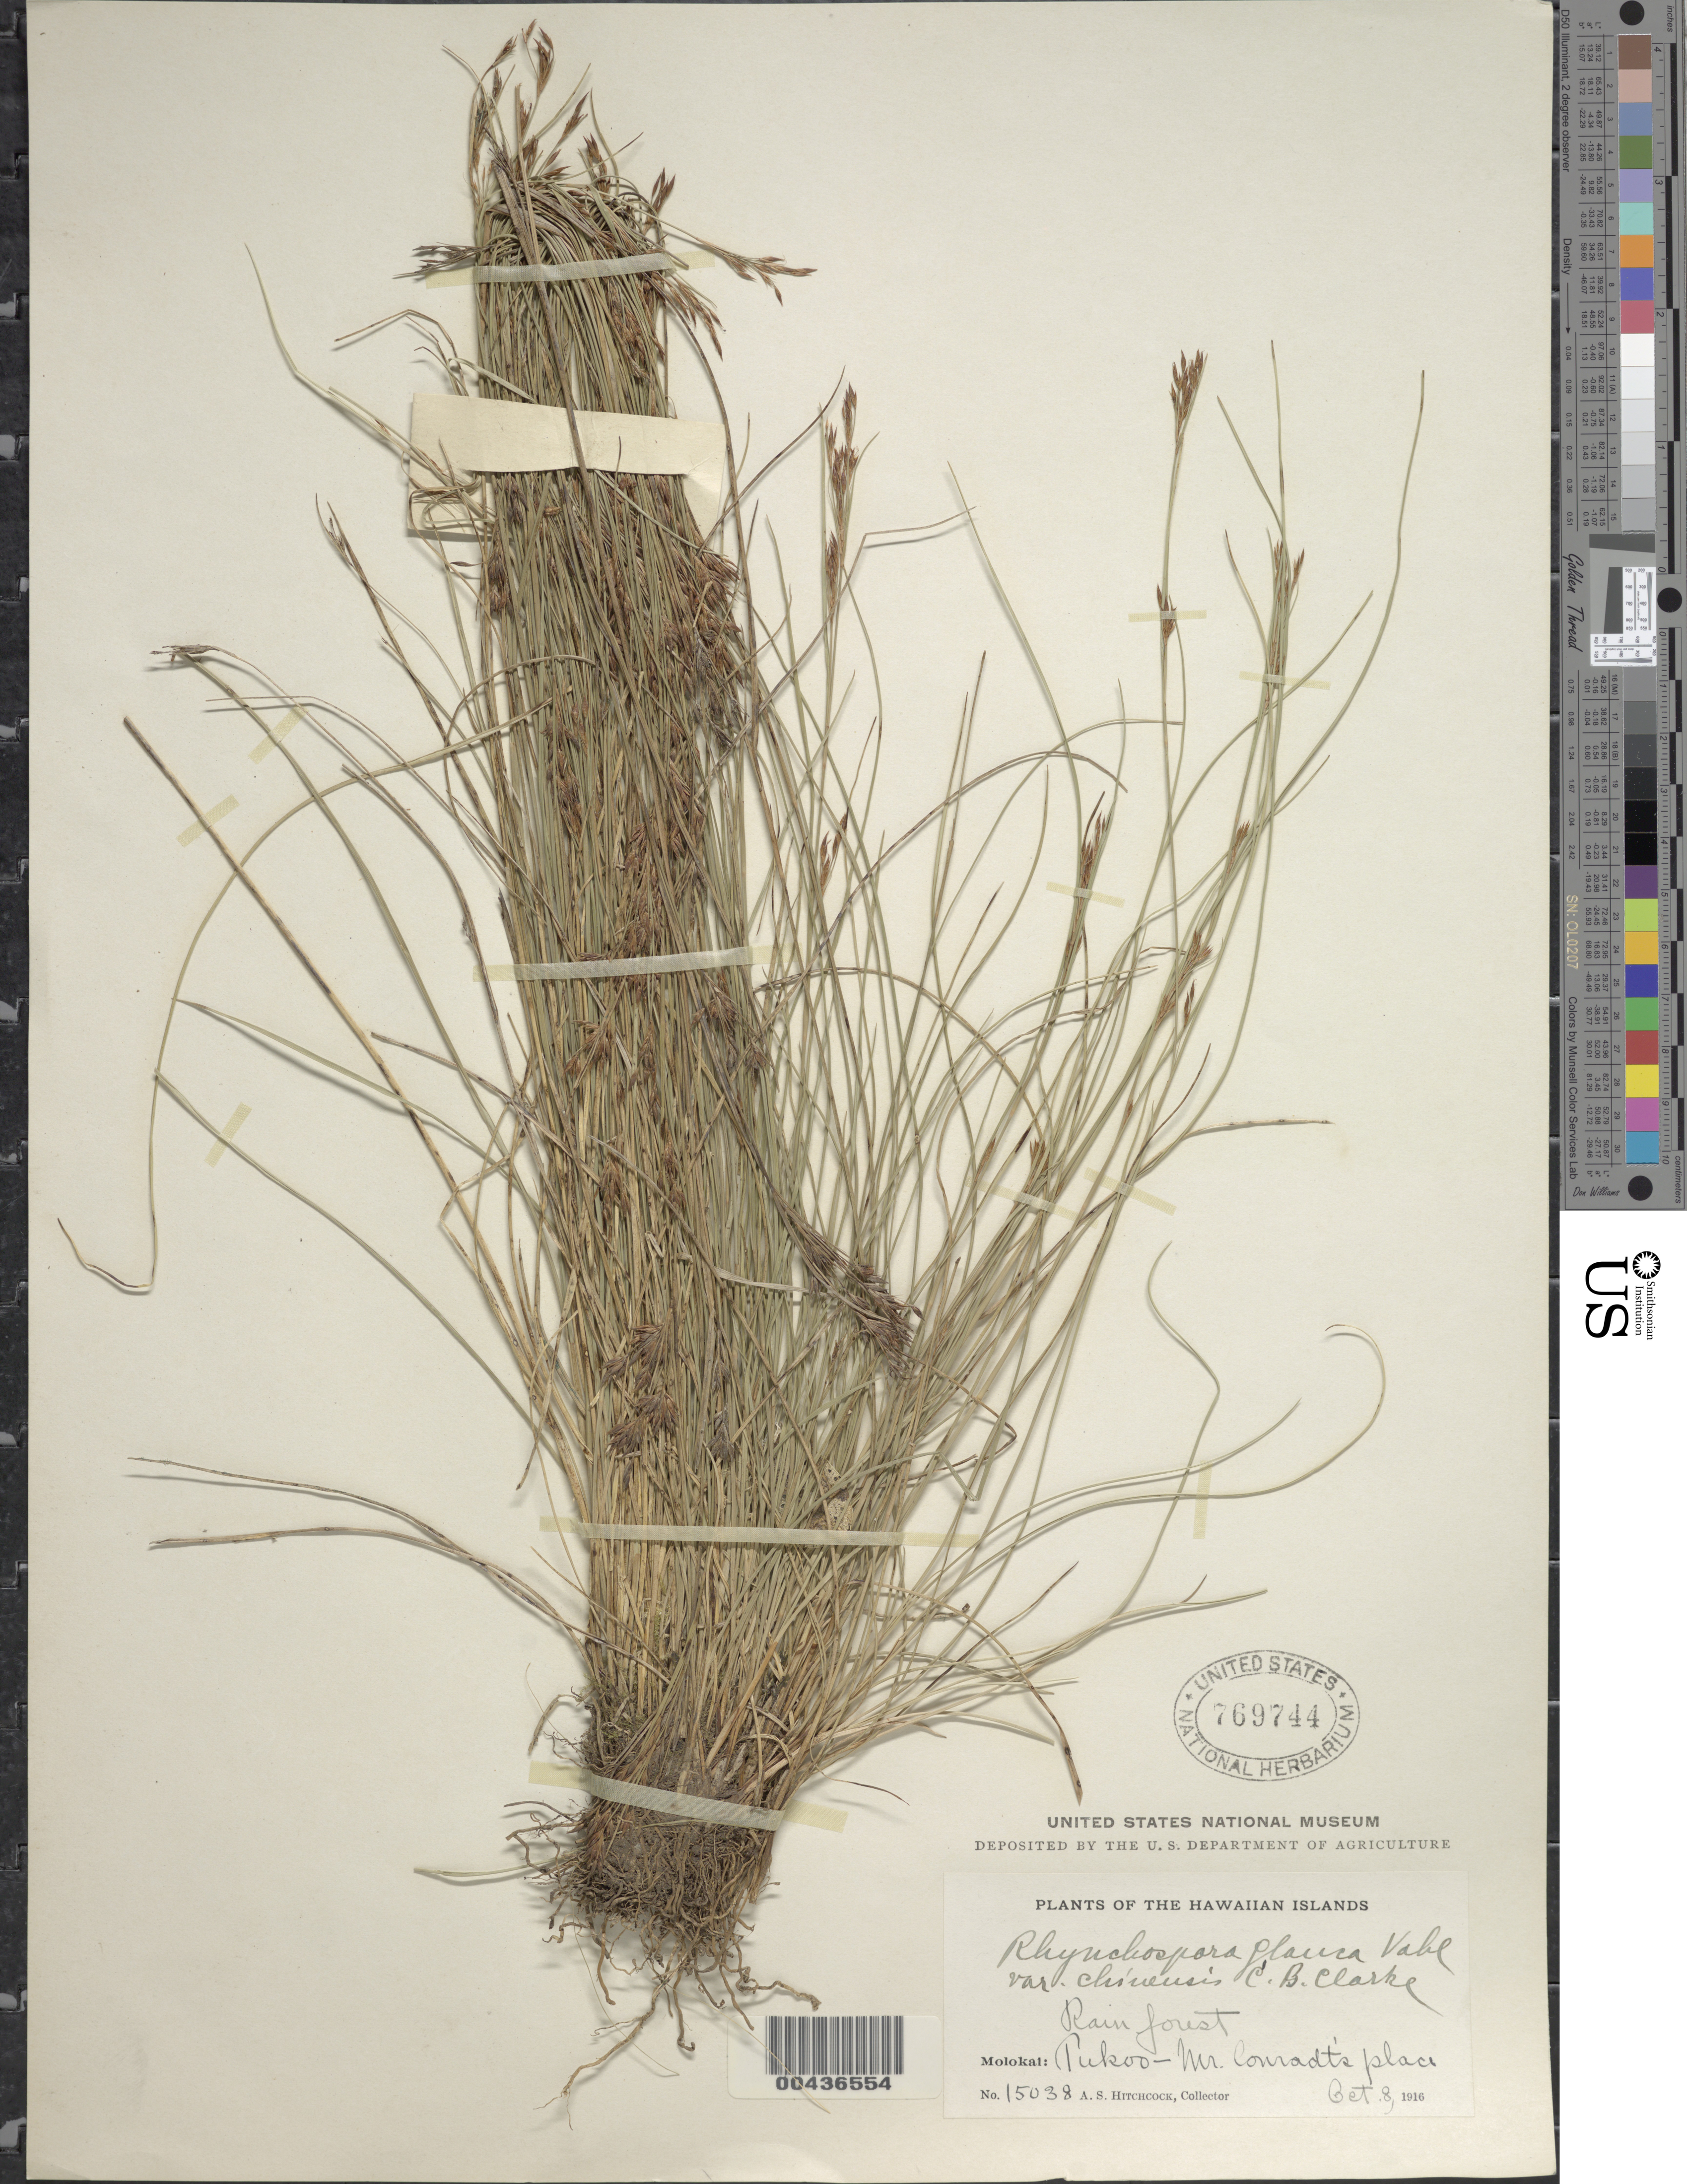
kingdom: Plantae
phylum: Tracheophyta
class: Liliopsida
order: Poales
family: Cyperaceae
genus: Rhynchospora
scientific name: Rhynchospora rugosa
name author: (Vahl) Gale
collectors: A. S. Hitchcock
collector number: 15038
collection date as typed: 8 Oct 1916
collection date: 1916-10-08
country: United States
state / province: Hawaii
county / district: Maui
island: Moloka'i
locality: Pukoo - Mr. Conradt's Place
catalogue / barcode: US 769744